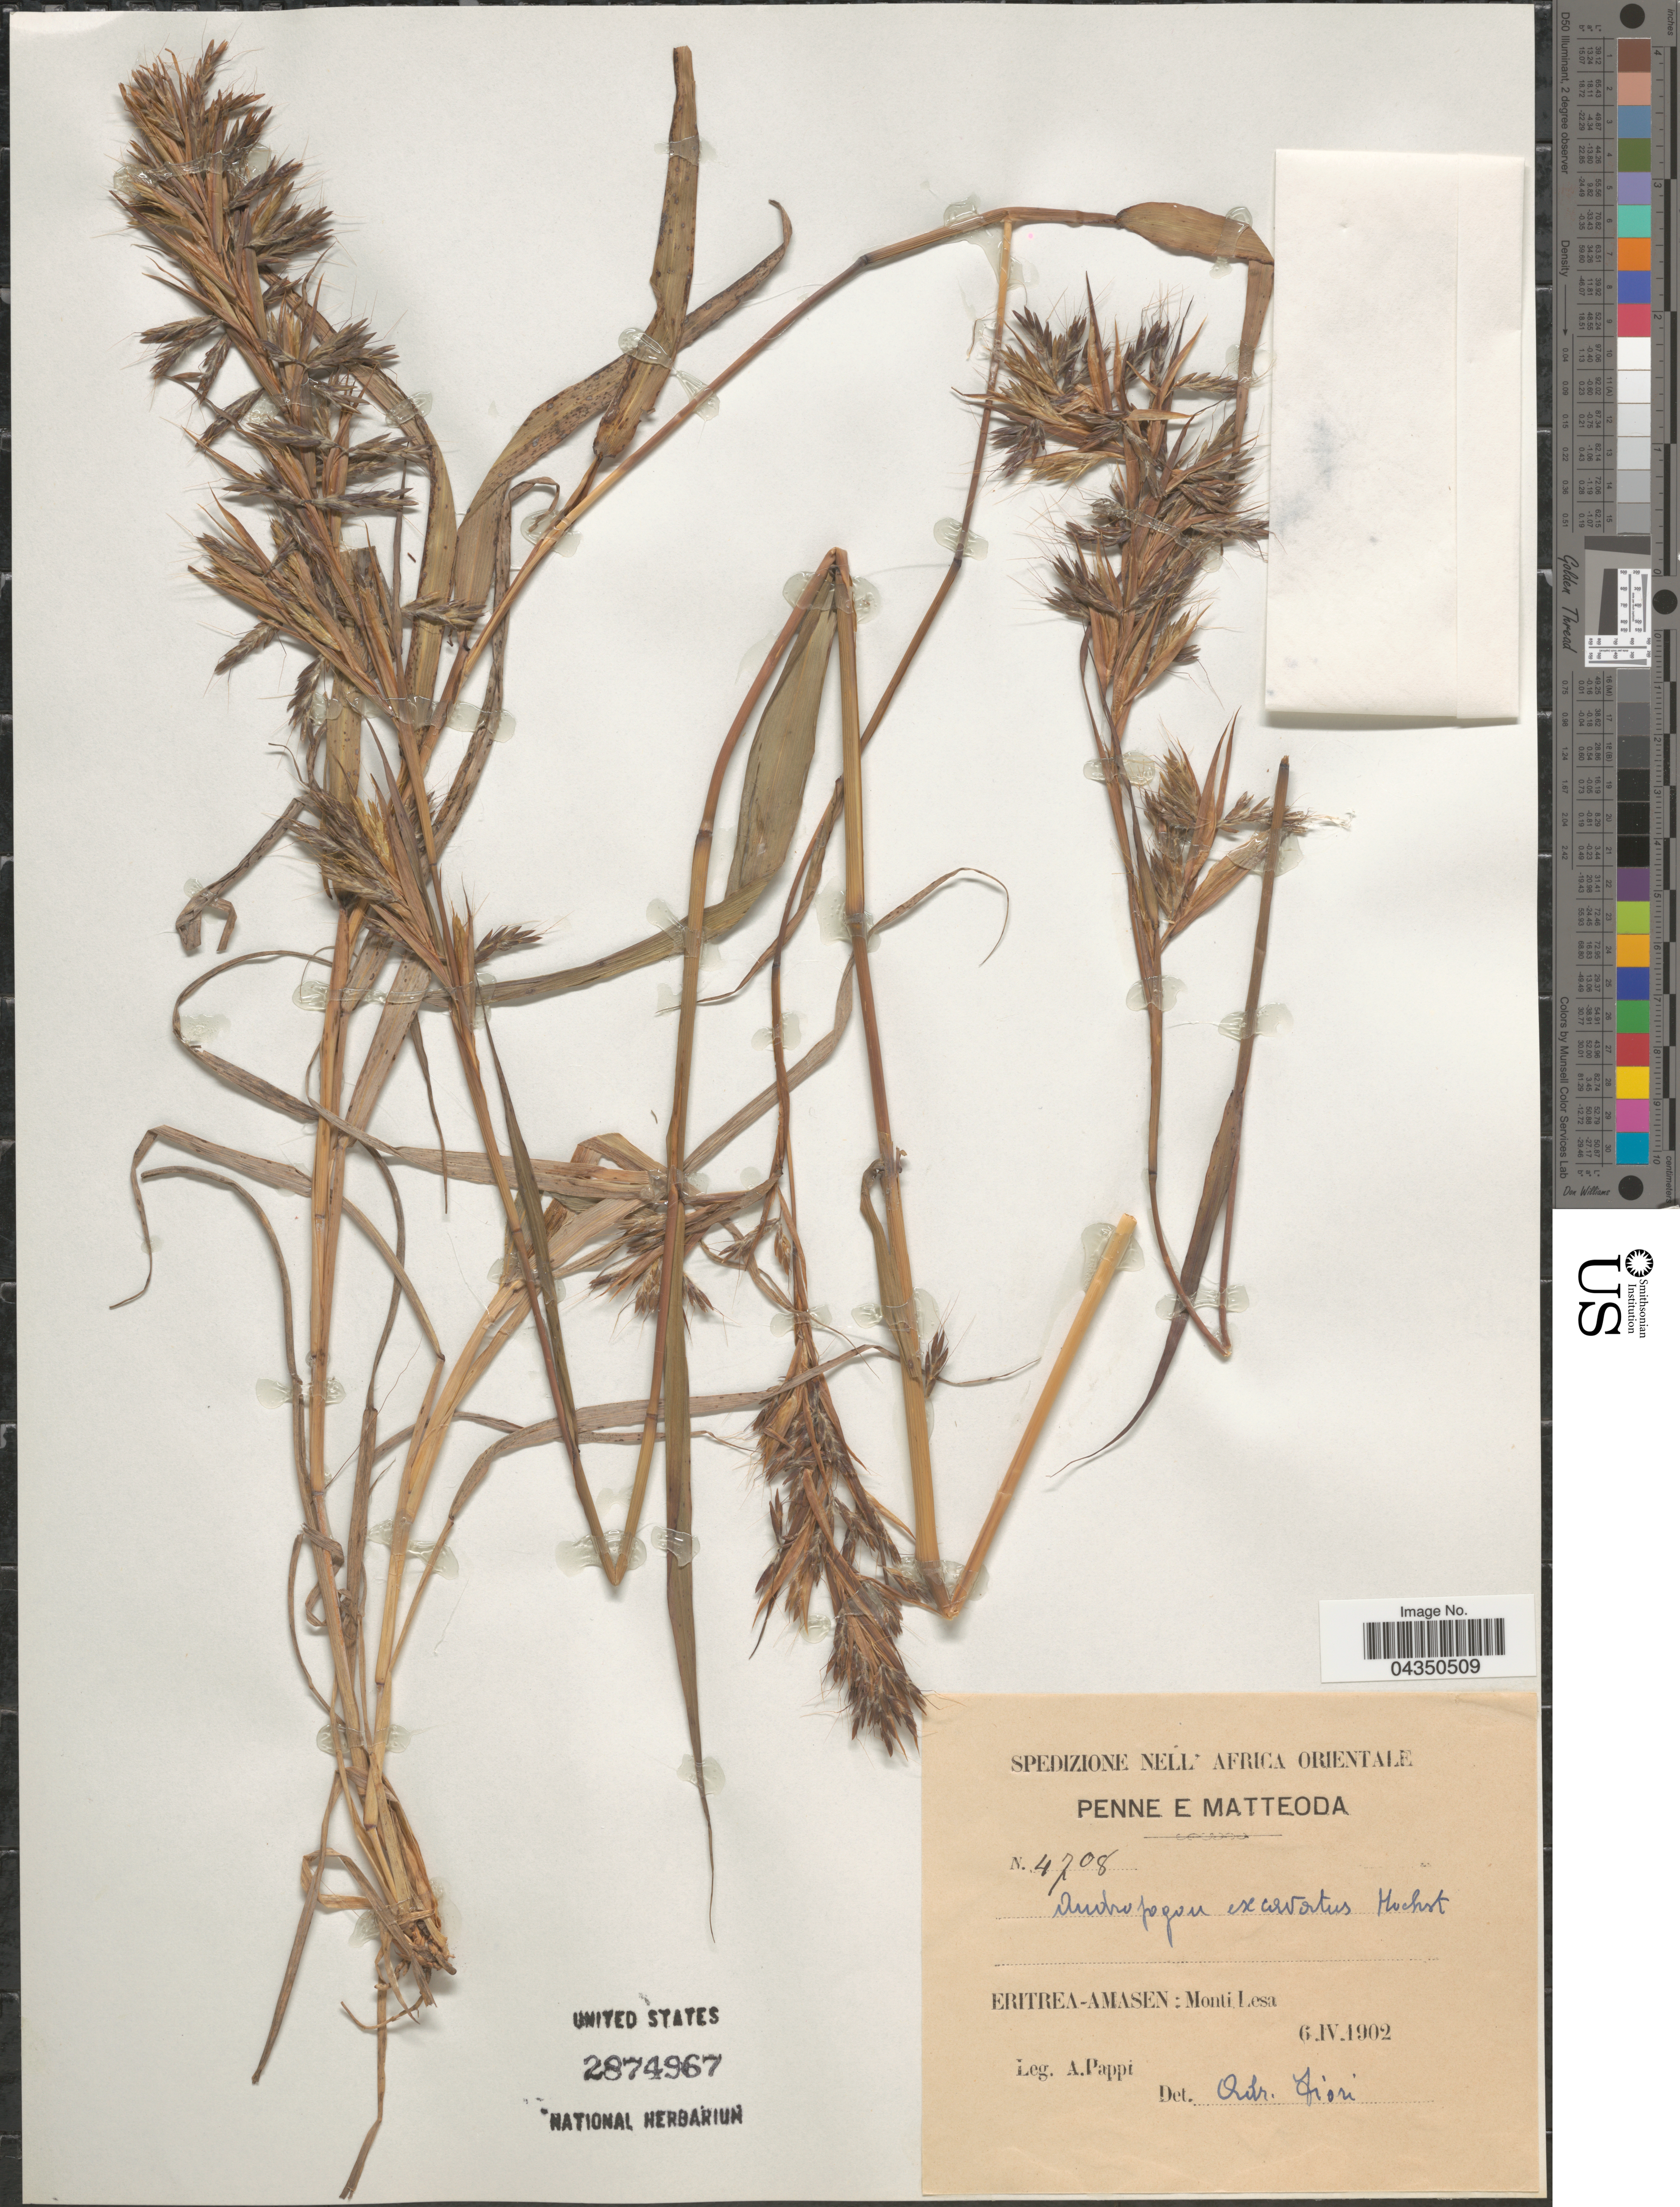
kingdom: Plantae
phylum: Tracheophyta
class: Liliopsida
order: Poales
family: Poaceae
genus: Cymbopogon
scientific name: Cymbopogon caesius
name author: (Nees ex Hook. & Arn.) Stapf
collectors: A. Pappi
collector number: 4708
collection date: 1902-04-06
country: Eritrea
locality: Africa Orientale. Eritrea-Amasen: Monti Lesa.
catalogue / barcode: US 2874967